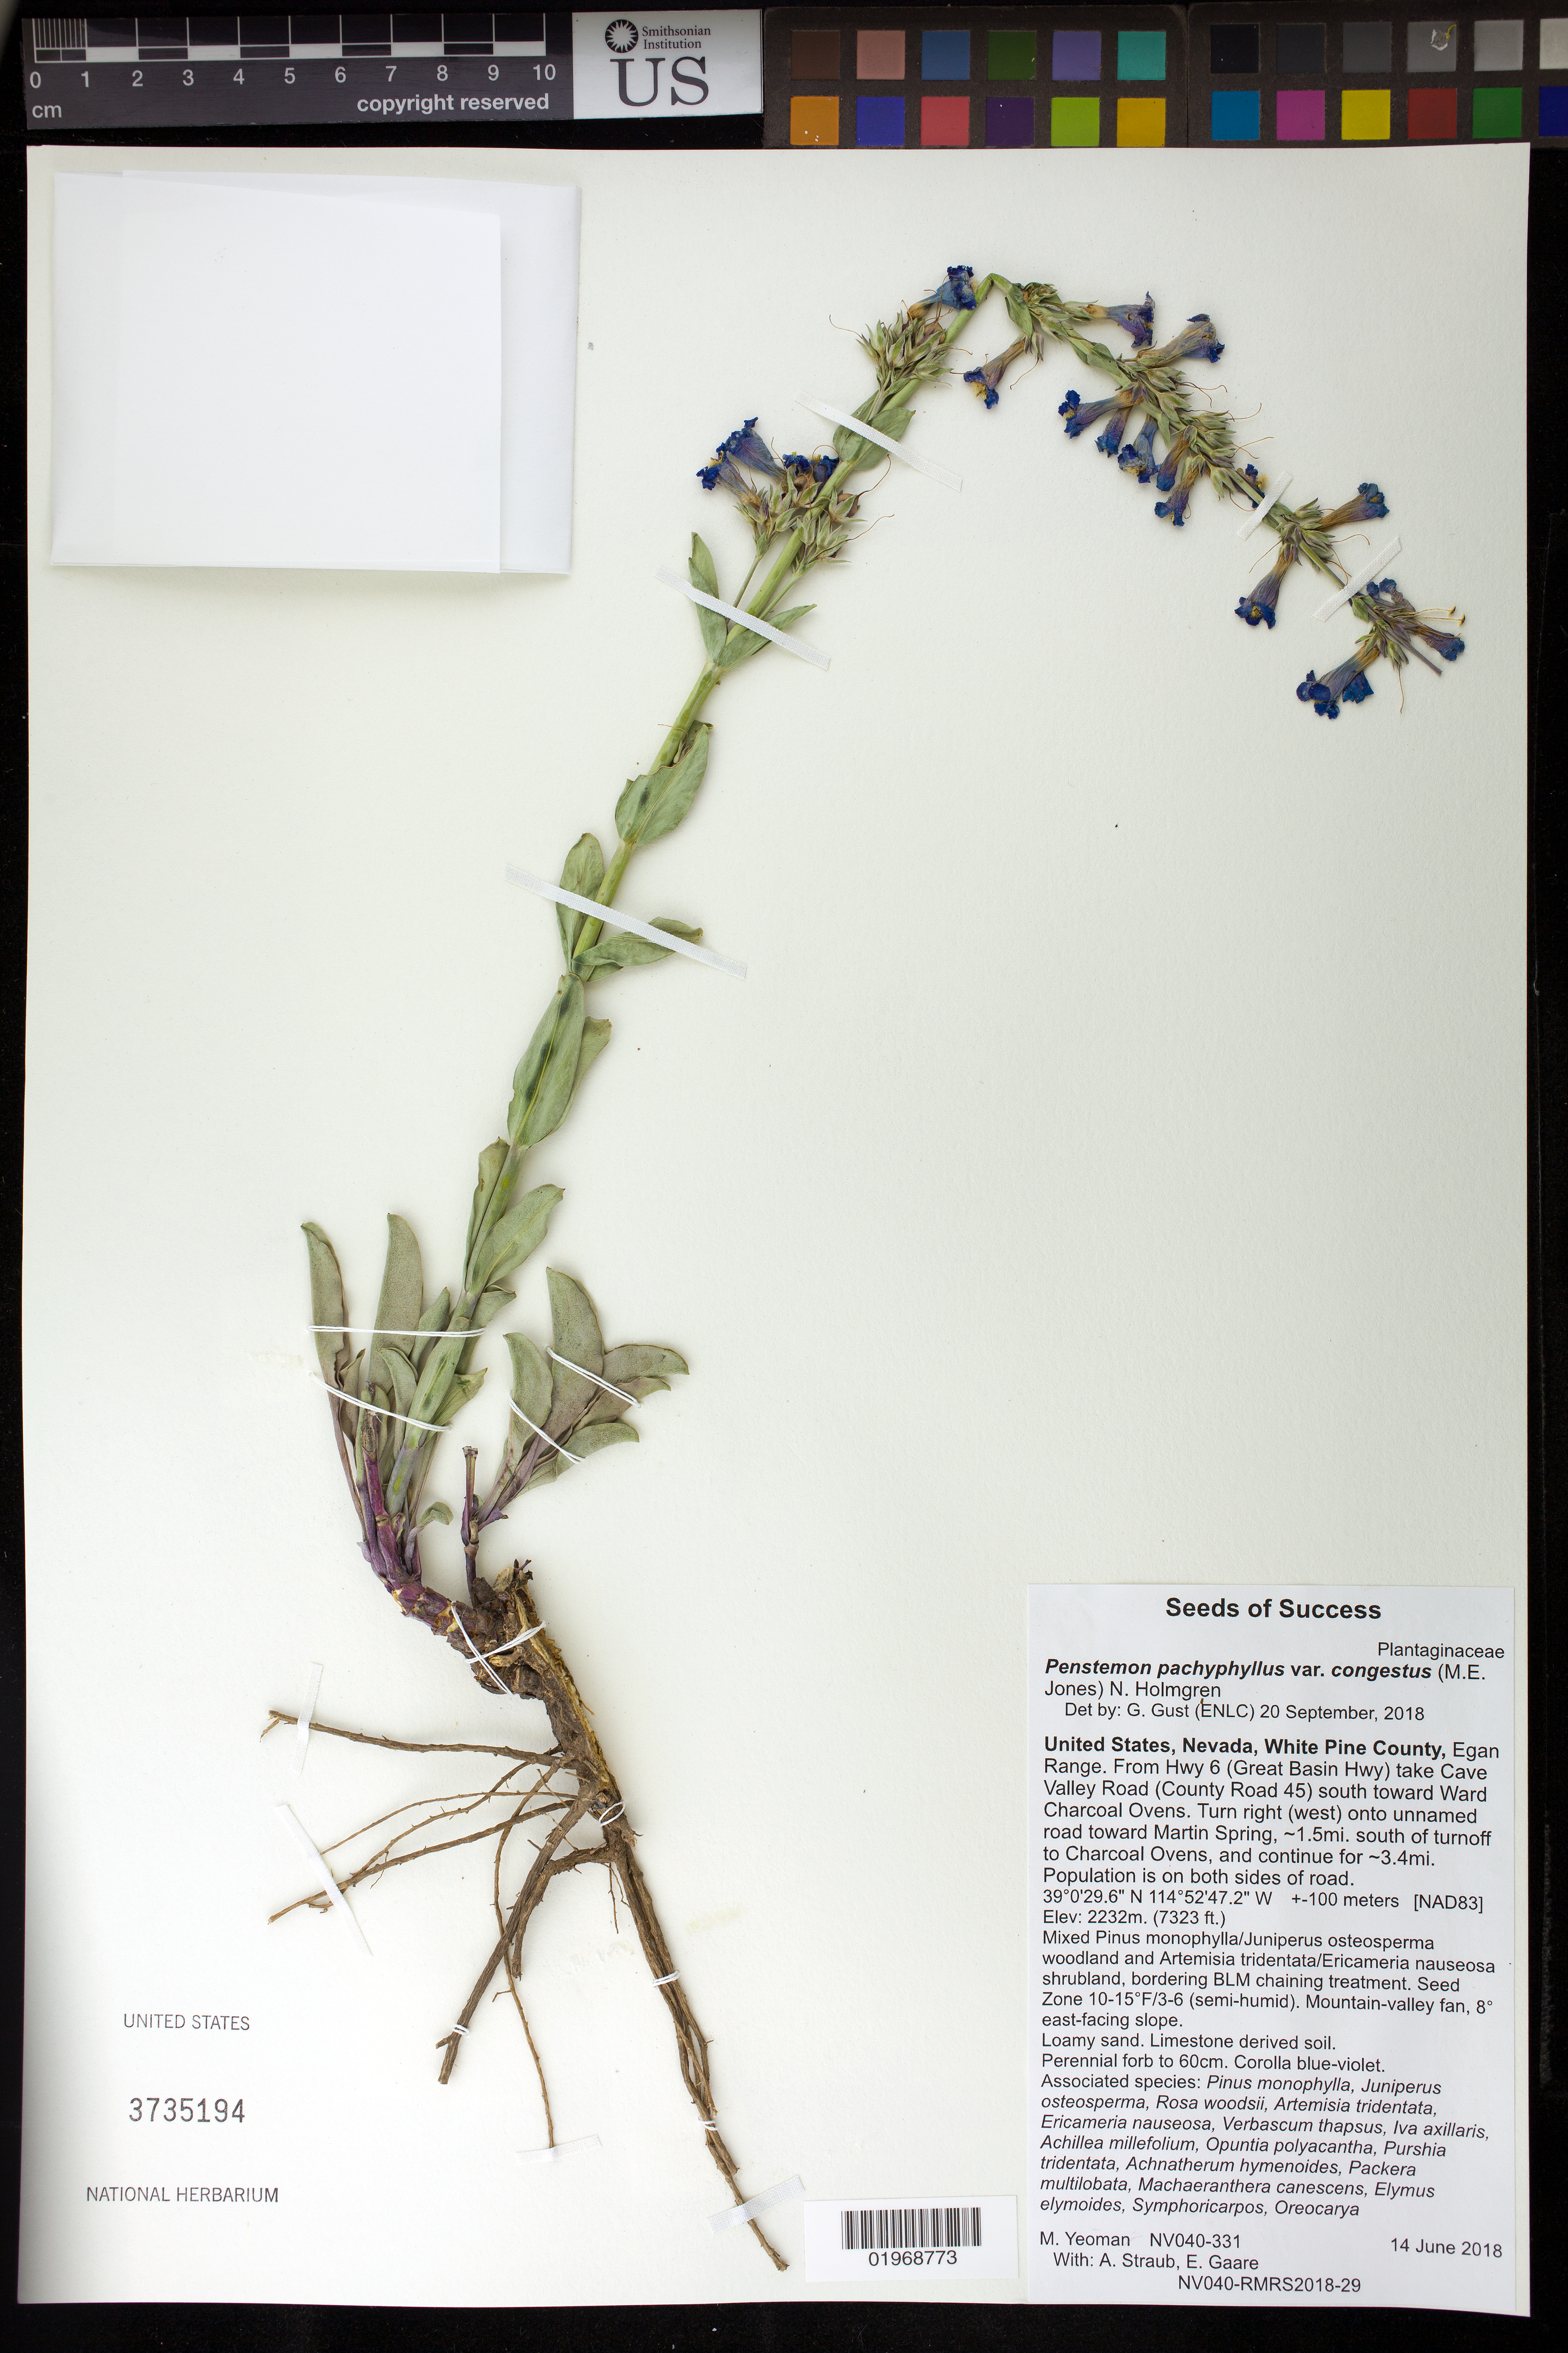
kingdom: Plantae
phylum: Tracheophyta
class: Magnoliopsida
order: Lamiales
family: Plantaginaceae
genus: Penstemon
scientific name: Penstemon pachyphyllus var. congestus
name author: (M.E. Jones) N.H. Holmgren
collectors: M. Yeoman & A. Straub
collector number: NV040-331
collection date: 2018-06-14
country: United States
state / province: Nevada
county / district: White Pine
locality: Bristlecone Field Office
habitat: Loamy sand. Limestone derived soil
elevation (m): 2232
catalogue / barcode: US 3735194